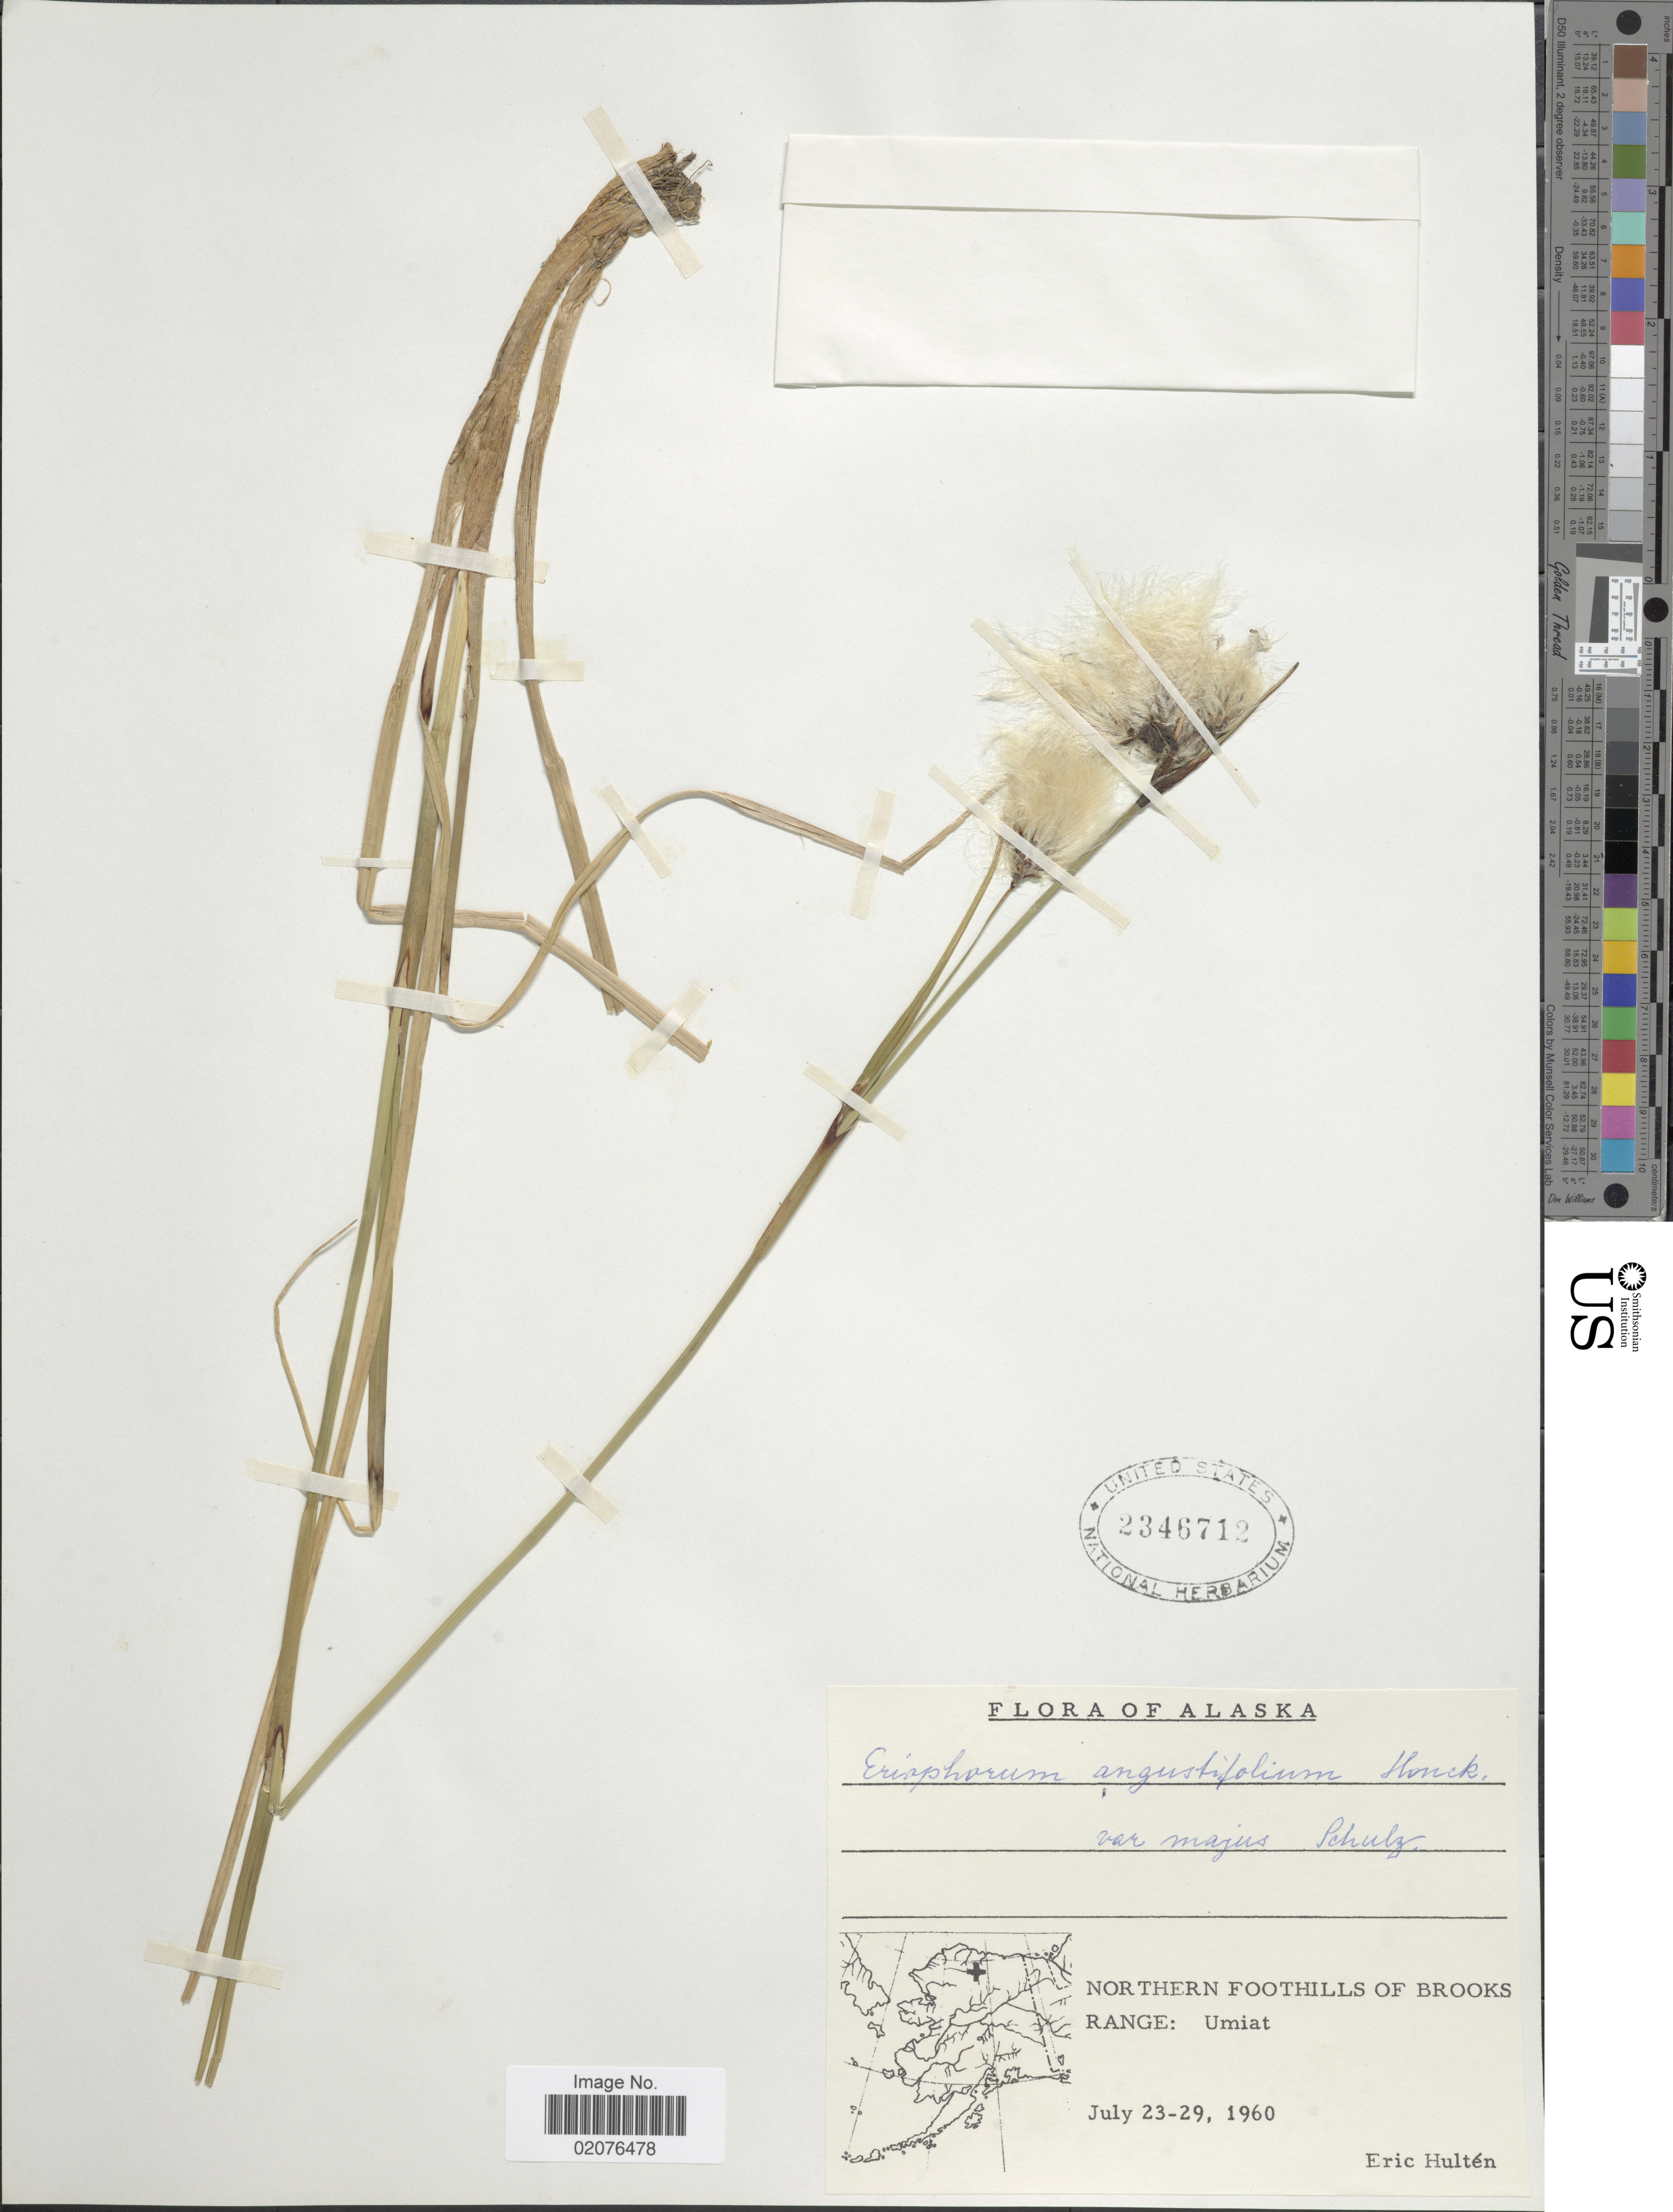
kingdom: Plantae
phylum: Tracheophyta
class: Liliopsida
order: Poales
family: Cyperaceae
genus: Eriophorum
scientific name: Eriophorum angustifolium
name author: Honck.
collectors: E. G. Hultén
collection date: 1960-07-23/1960-07-29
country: United States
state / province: Alaska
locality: Northern Foothills of Brooks Range: Umiat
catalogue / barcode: US 2346712